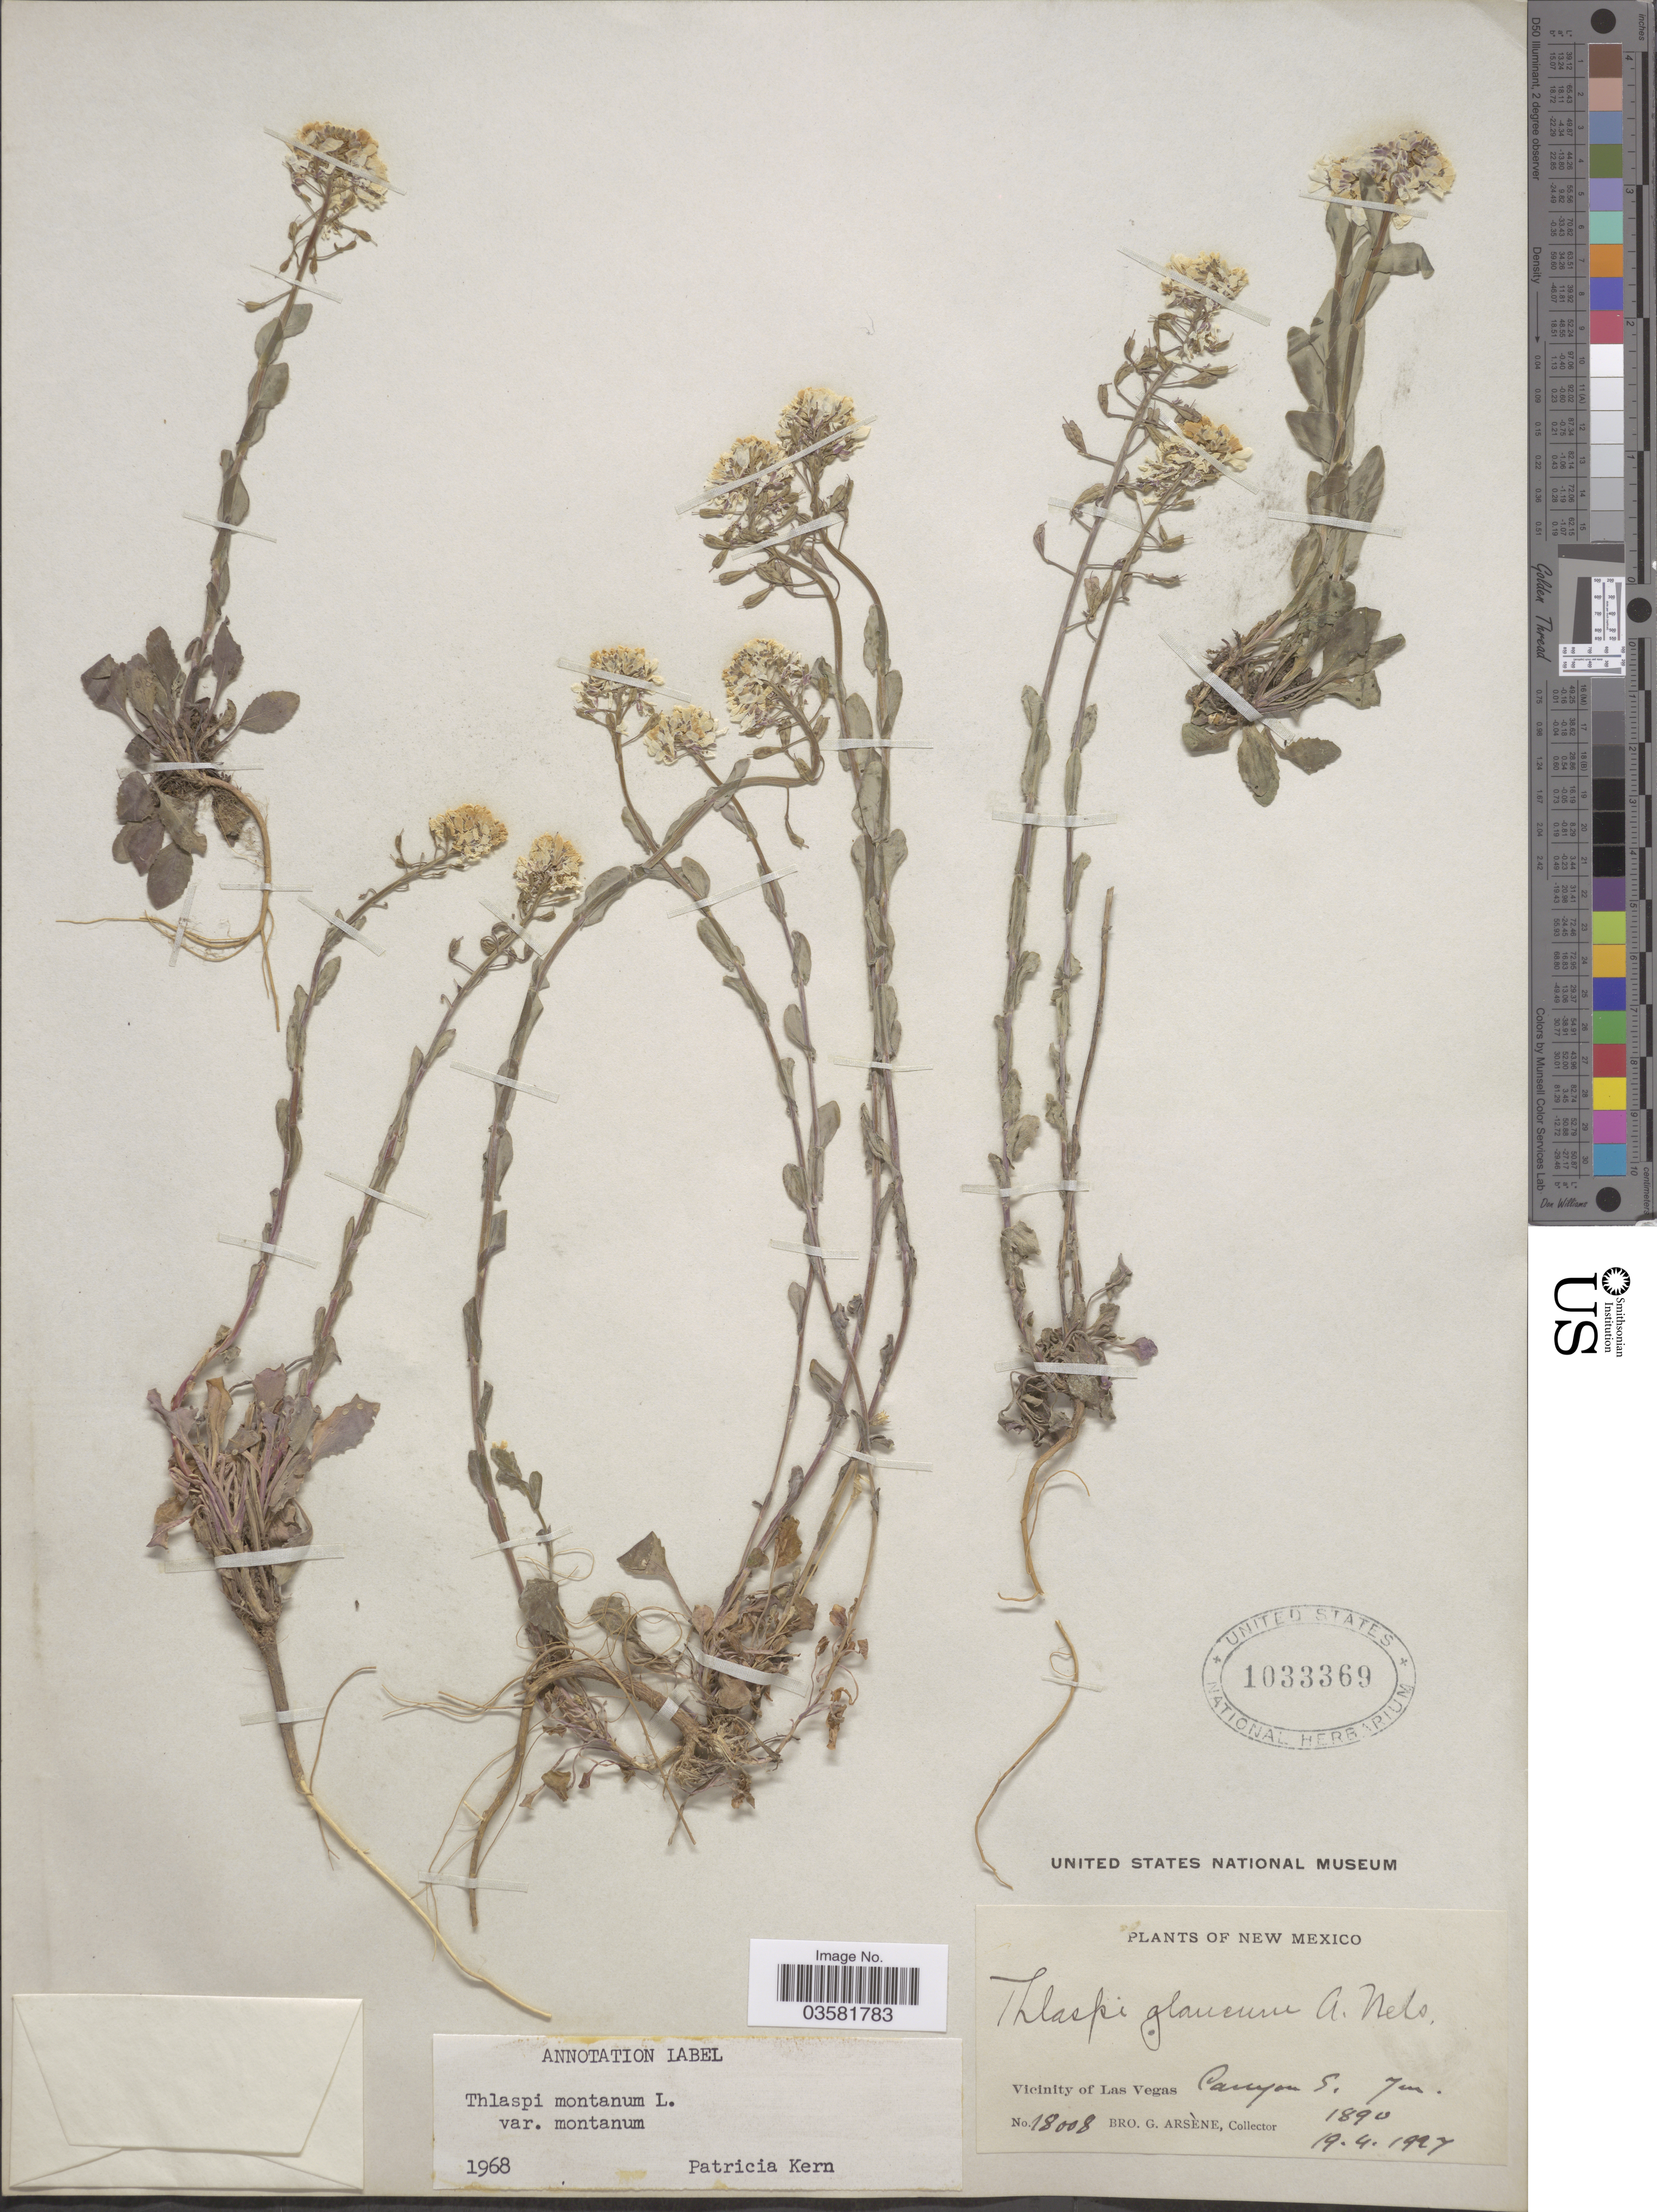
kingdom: Plantae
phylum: Tracheophyta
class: Magnoliopsida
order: Brassicales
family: Brassicaceae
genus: Thlaspi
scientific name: Thlaspi montanum var. montanum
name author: L.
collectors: Bro. G. Arsène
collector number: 18008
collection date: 1927-04-19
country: United States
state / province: New Mexico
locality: Vicinity of Las Vegas. Canyon S. 7 m.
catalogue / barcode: US 1033369